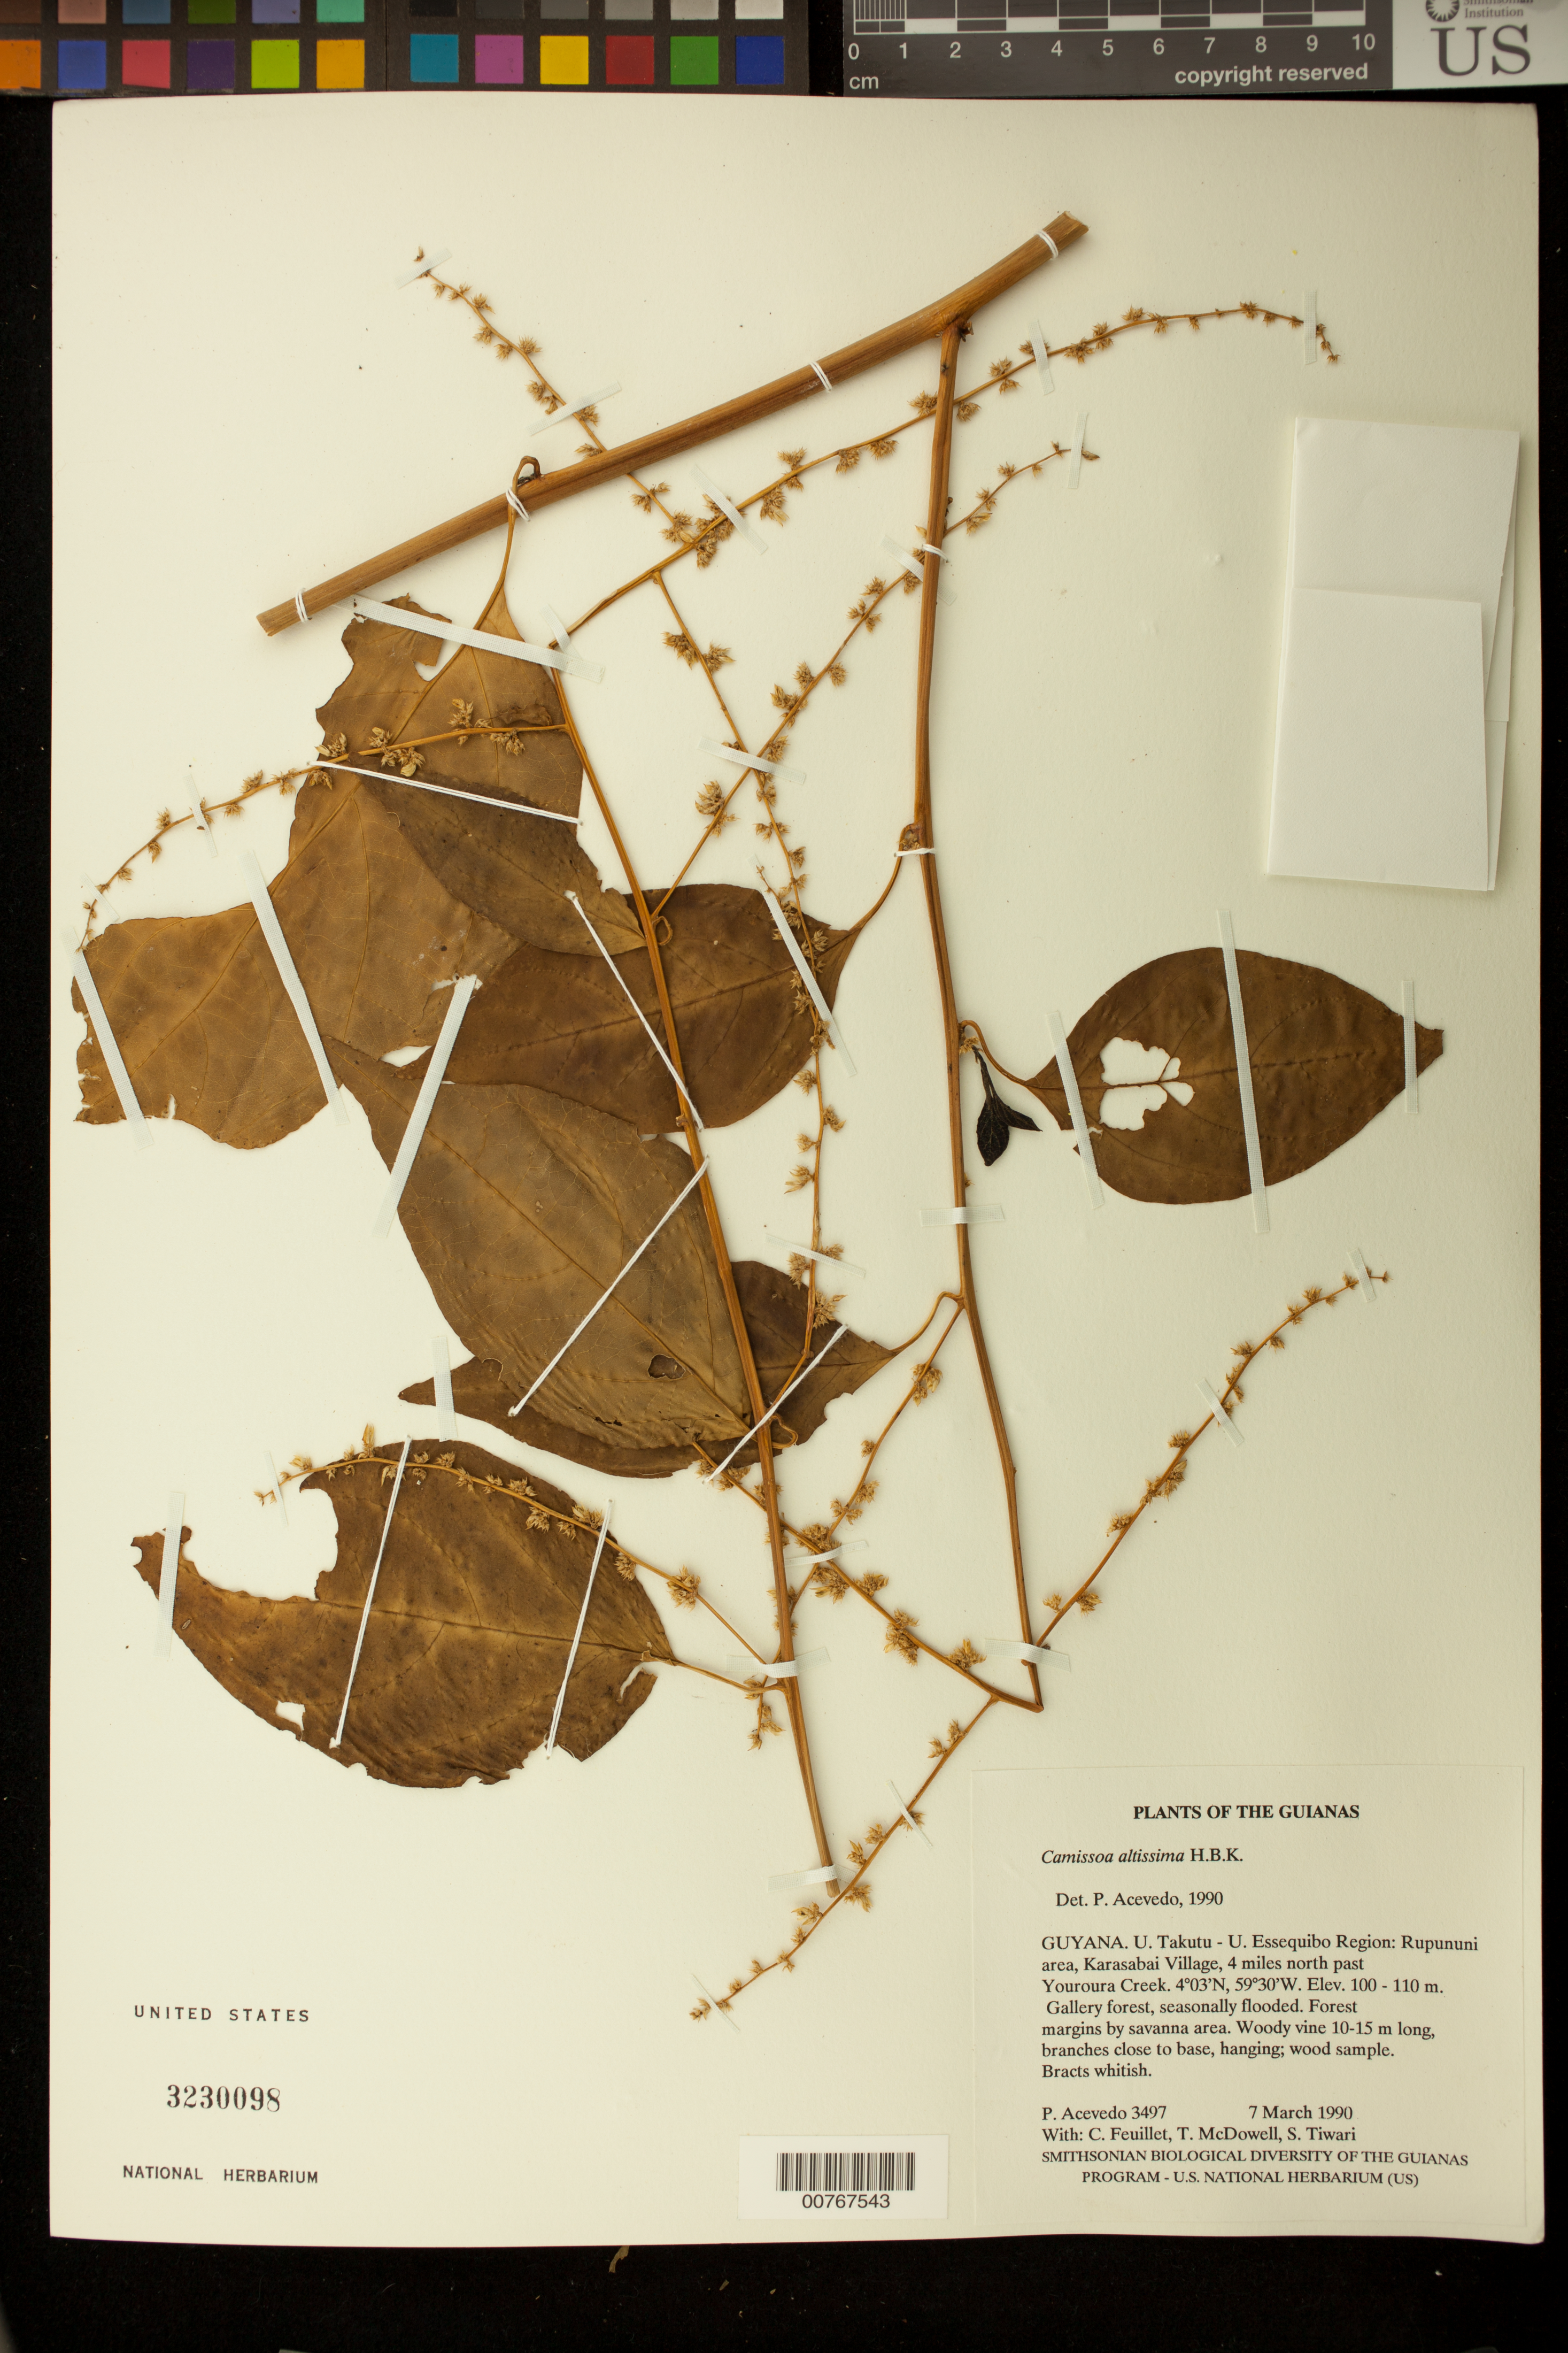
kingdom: Plantae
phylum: Tracheophyta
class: Magnoliopsida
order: Caryophyllales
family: Amaranthaceae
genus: Chamissoa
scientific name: Chamissoa altissima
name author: (Jacq.) Kunth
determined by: Acevedo-Rodríguez, P., (BOT), Smithsonian Institution - National Museum of Natural History (UNITED STATES)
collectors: P. Acevedo-Rodr., C. Feuillet, T. McDowell & S. Tiwari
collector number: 3497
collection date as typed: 07 Mar 1990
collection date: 1990-03-07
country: Guyana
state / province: U. Takutu-U. Essequibo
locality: Rupununi area, Karasabai Village, 4 miles north past Youroura Creek.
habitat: Gallery forest, seasonally flooded. Forest margins by savanna area.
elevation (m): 100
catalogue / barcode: US 3230098